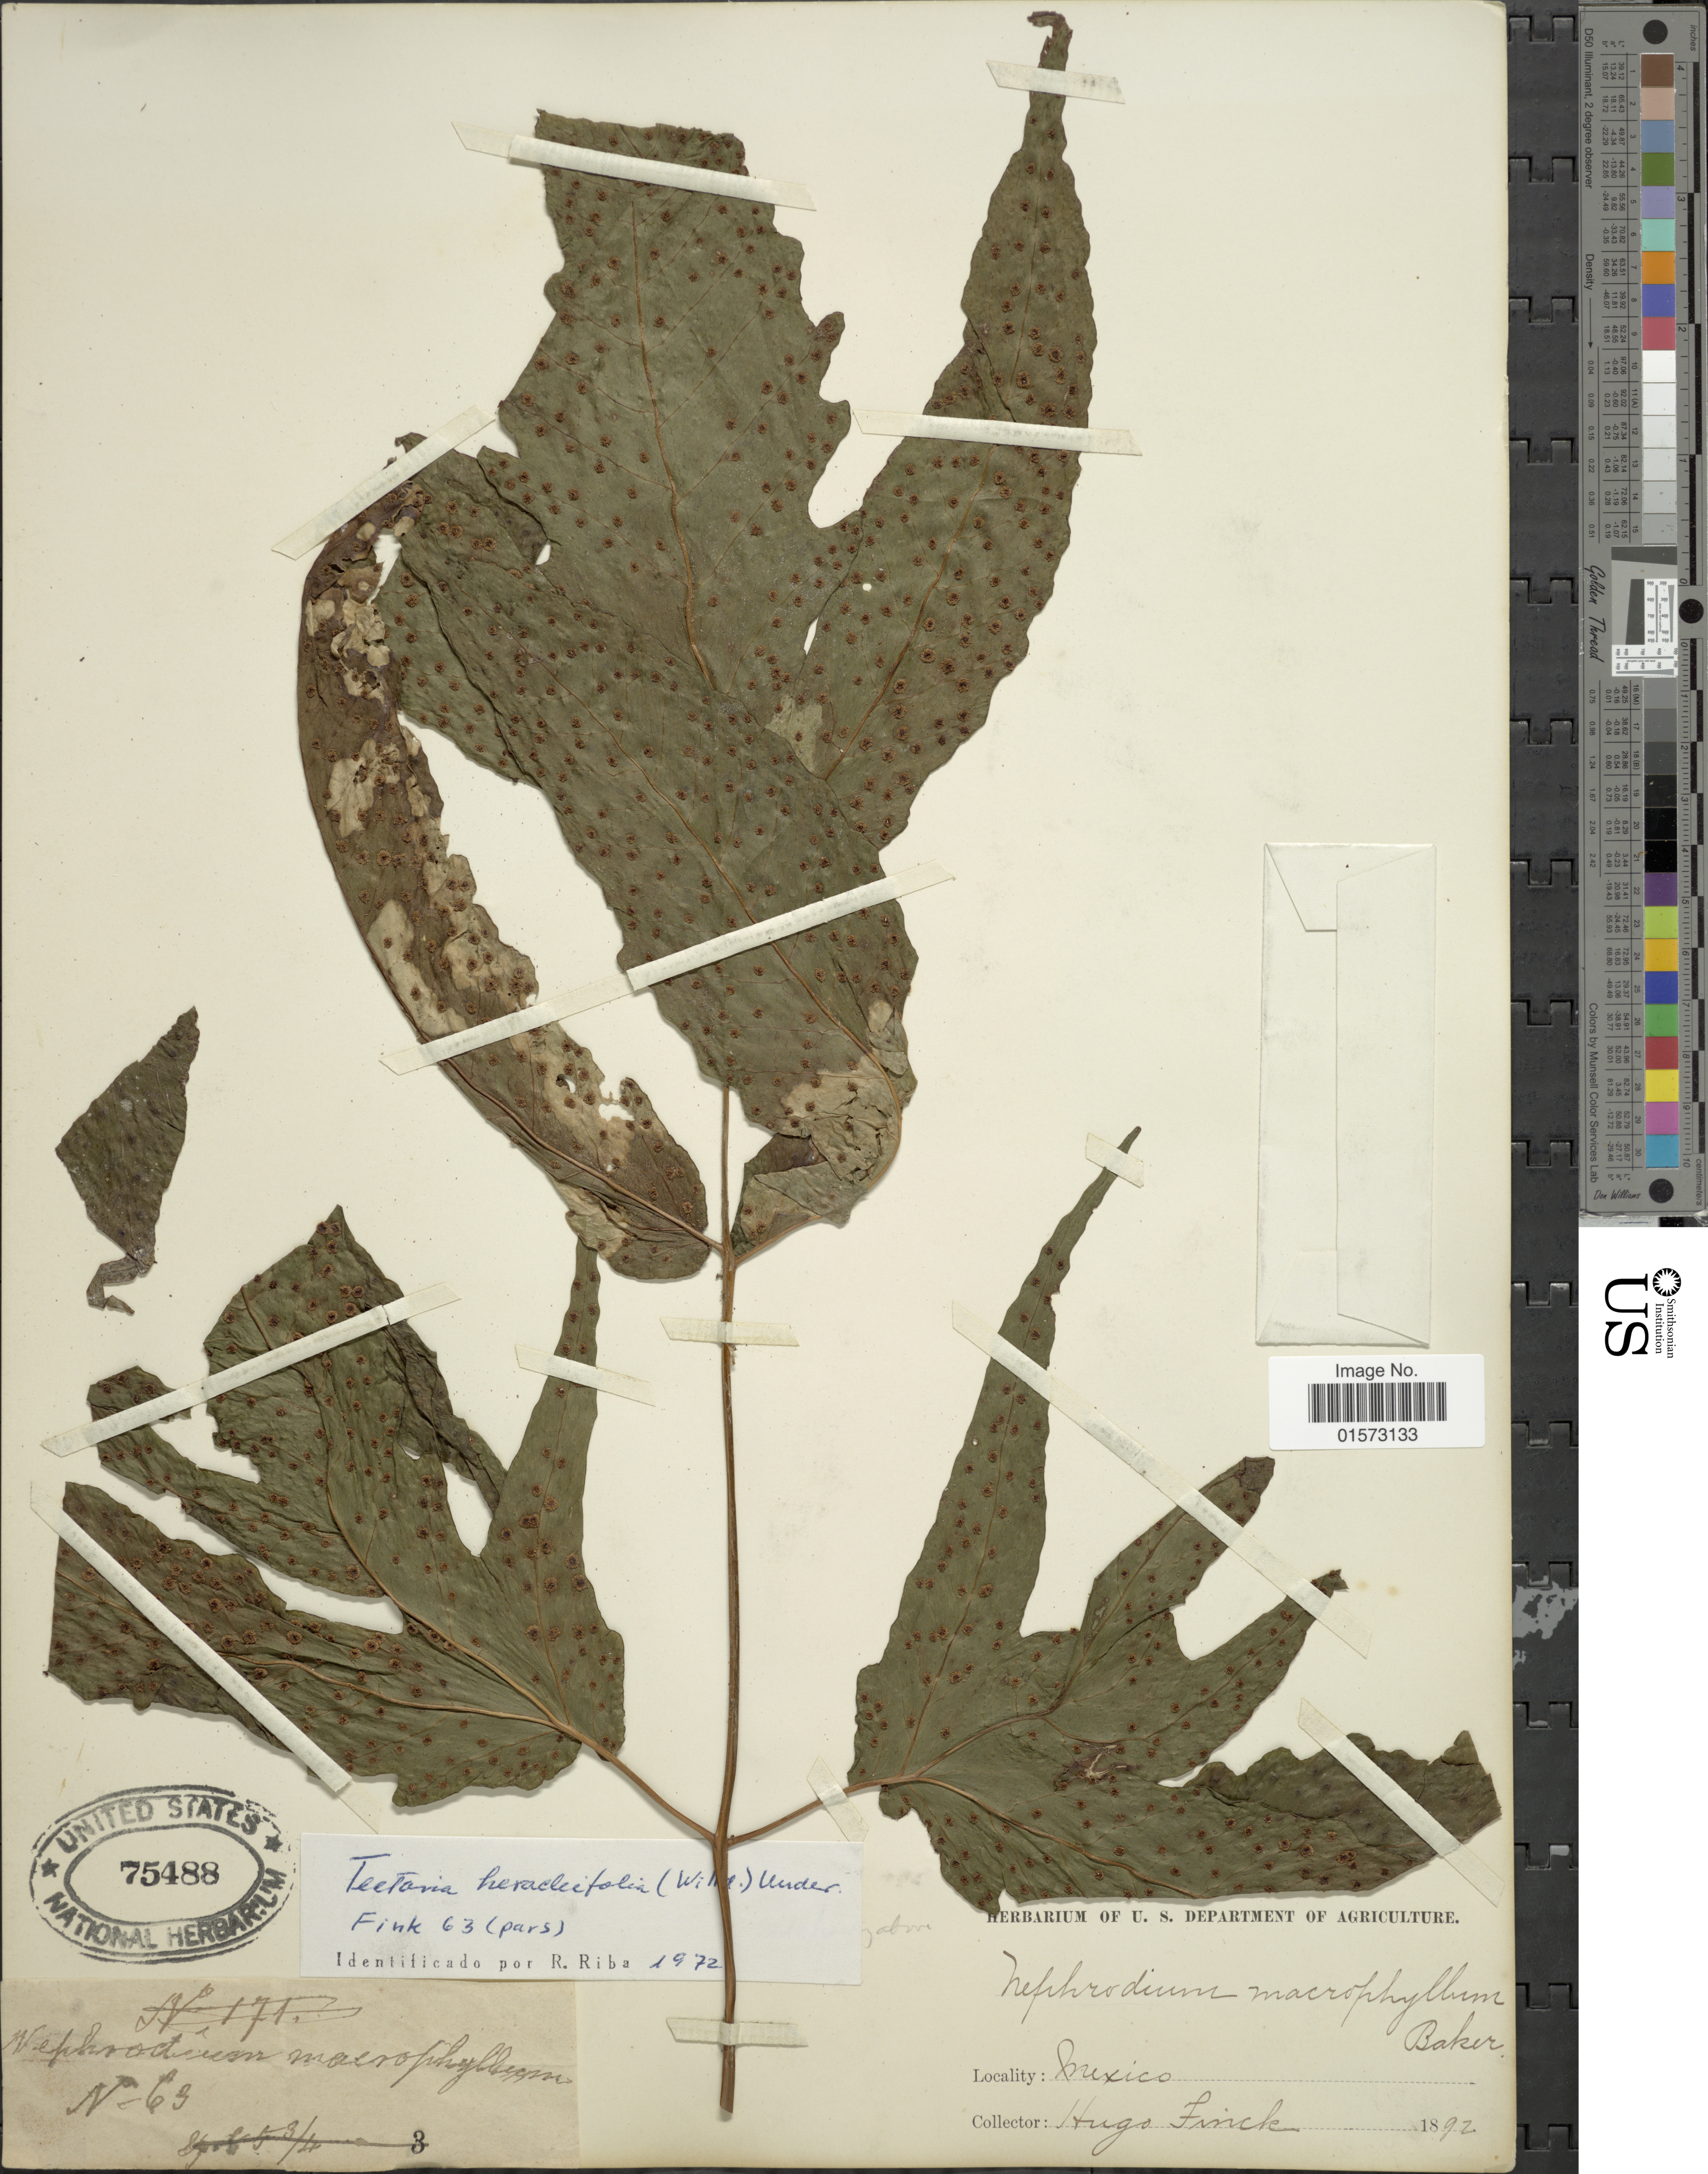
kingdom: Plantae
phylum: Tracheophyta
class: Polypodiopsida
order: Polypodiales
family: Tectariaceae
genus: Tectaria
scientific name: Tectaria heracleifolia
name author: (Willd.) Underw.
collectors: H. Finck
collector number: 63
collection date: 1892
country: Mexico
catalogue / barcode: US 75488